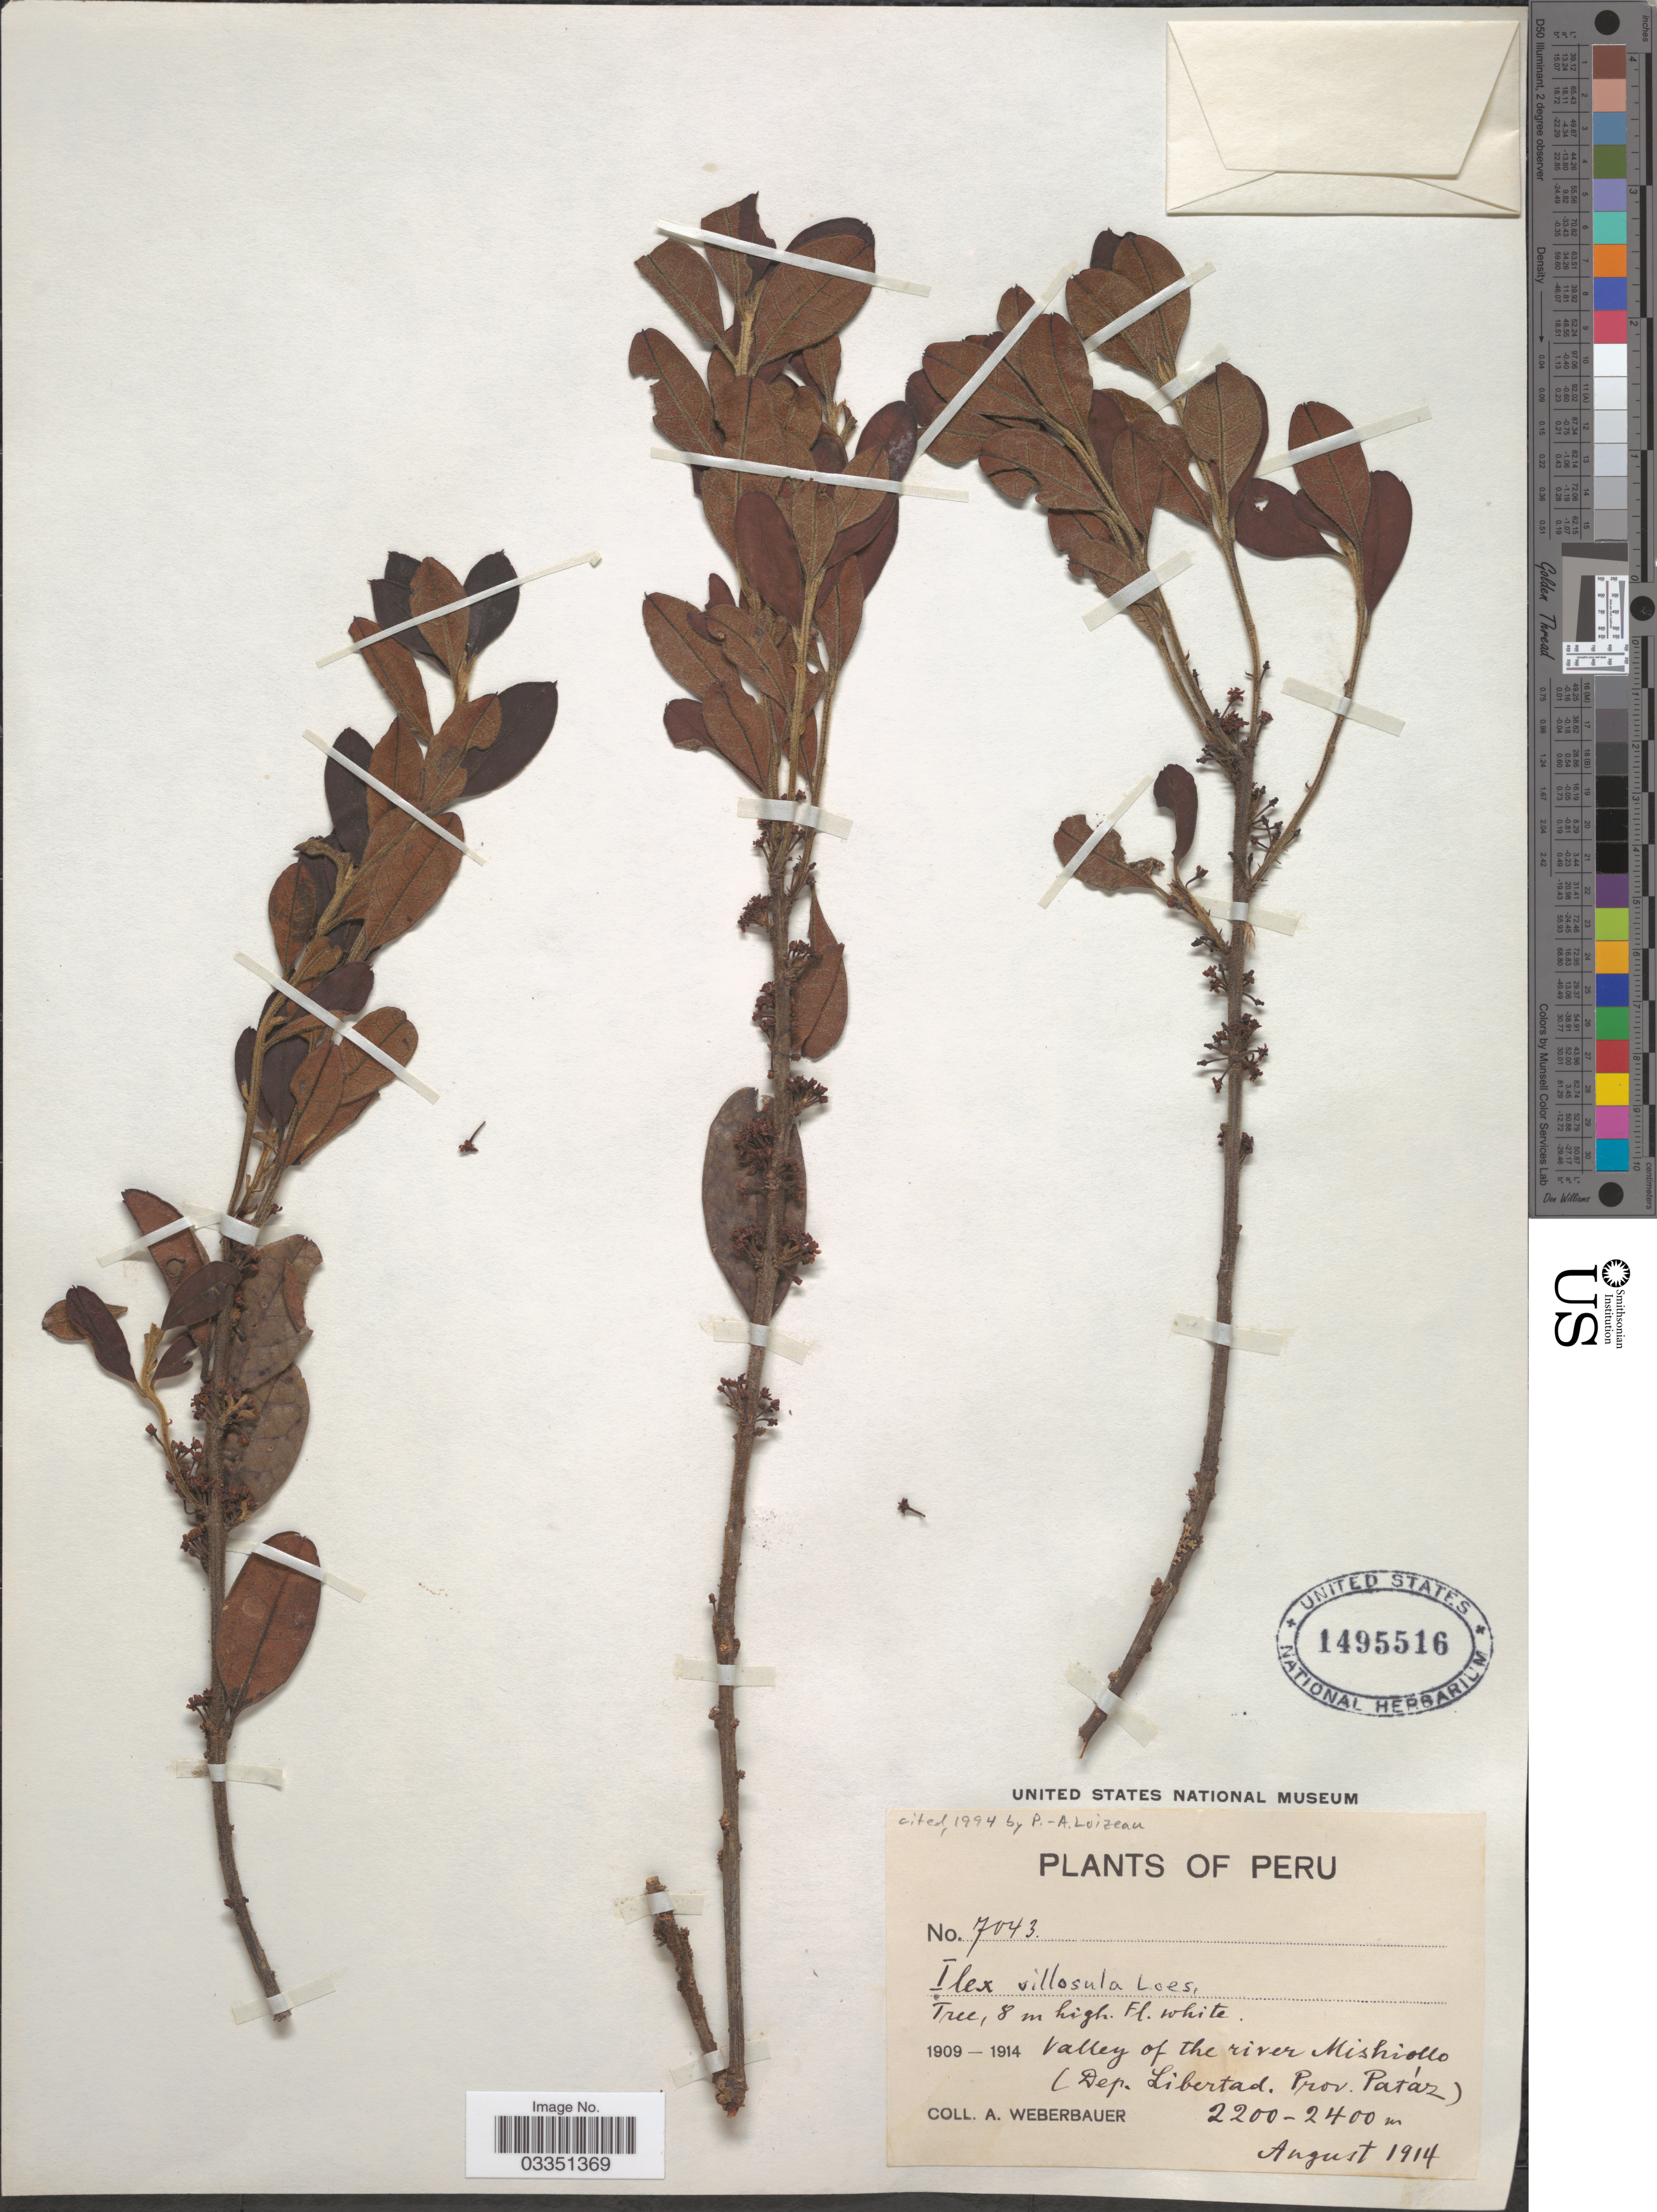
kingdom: Plantae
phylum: Tracheophyta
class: Magnoliopsida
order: Aquifoliales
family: Aquifoliaceae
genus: Ilex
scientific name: Ilex villosula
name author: Loes.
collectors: A. Weberbauer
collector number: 7043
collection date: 1914-08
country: Peru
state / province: La Libertad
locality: Valley of the river Mishiollo. (Dep. Libertad. Prov. Patáz).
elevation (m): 2200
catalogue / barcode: US 1495516